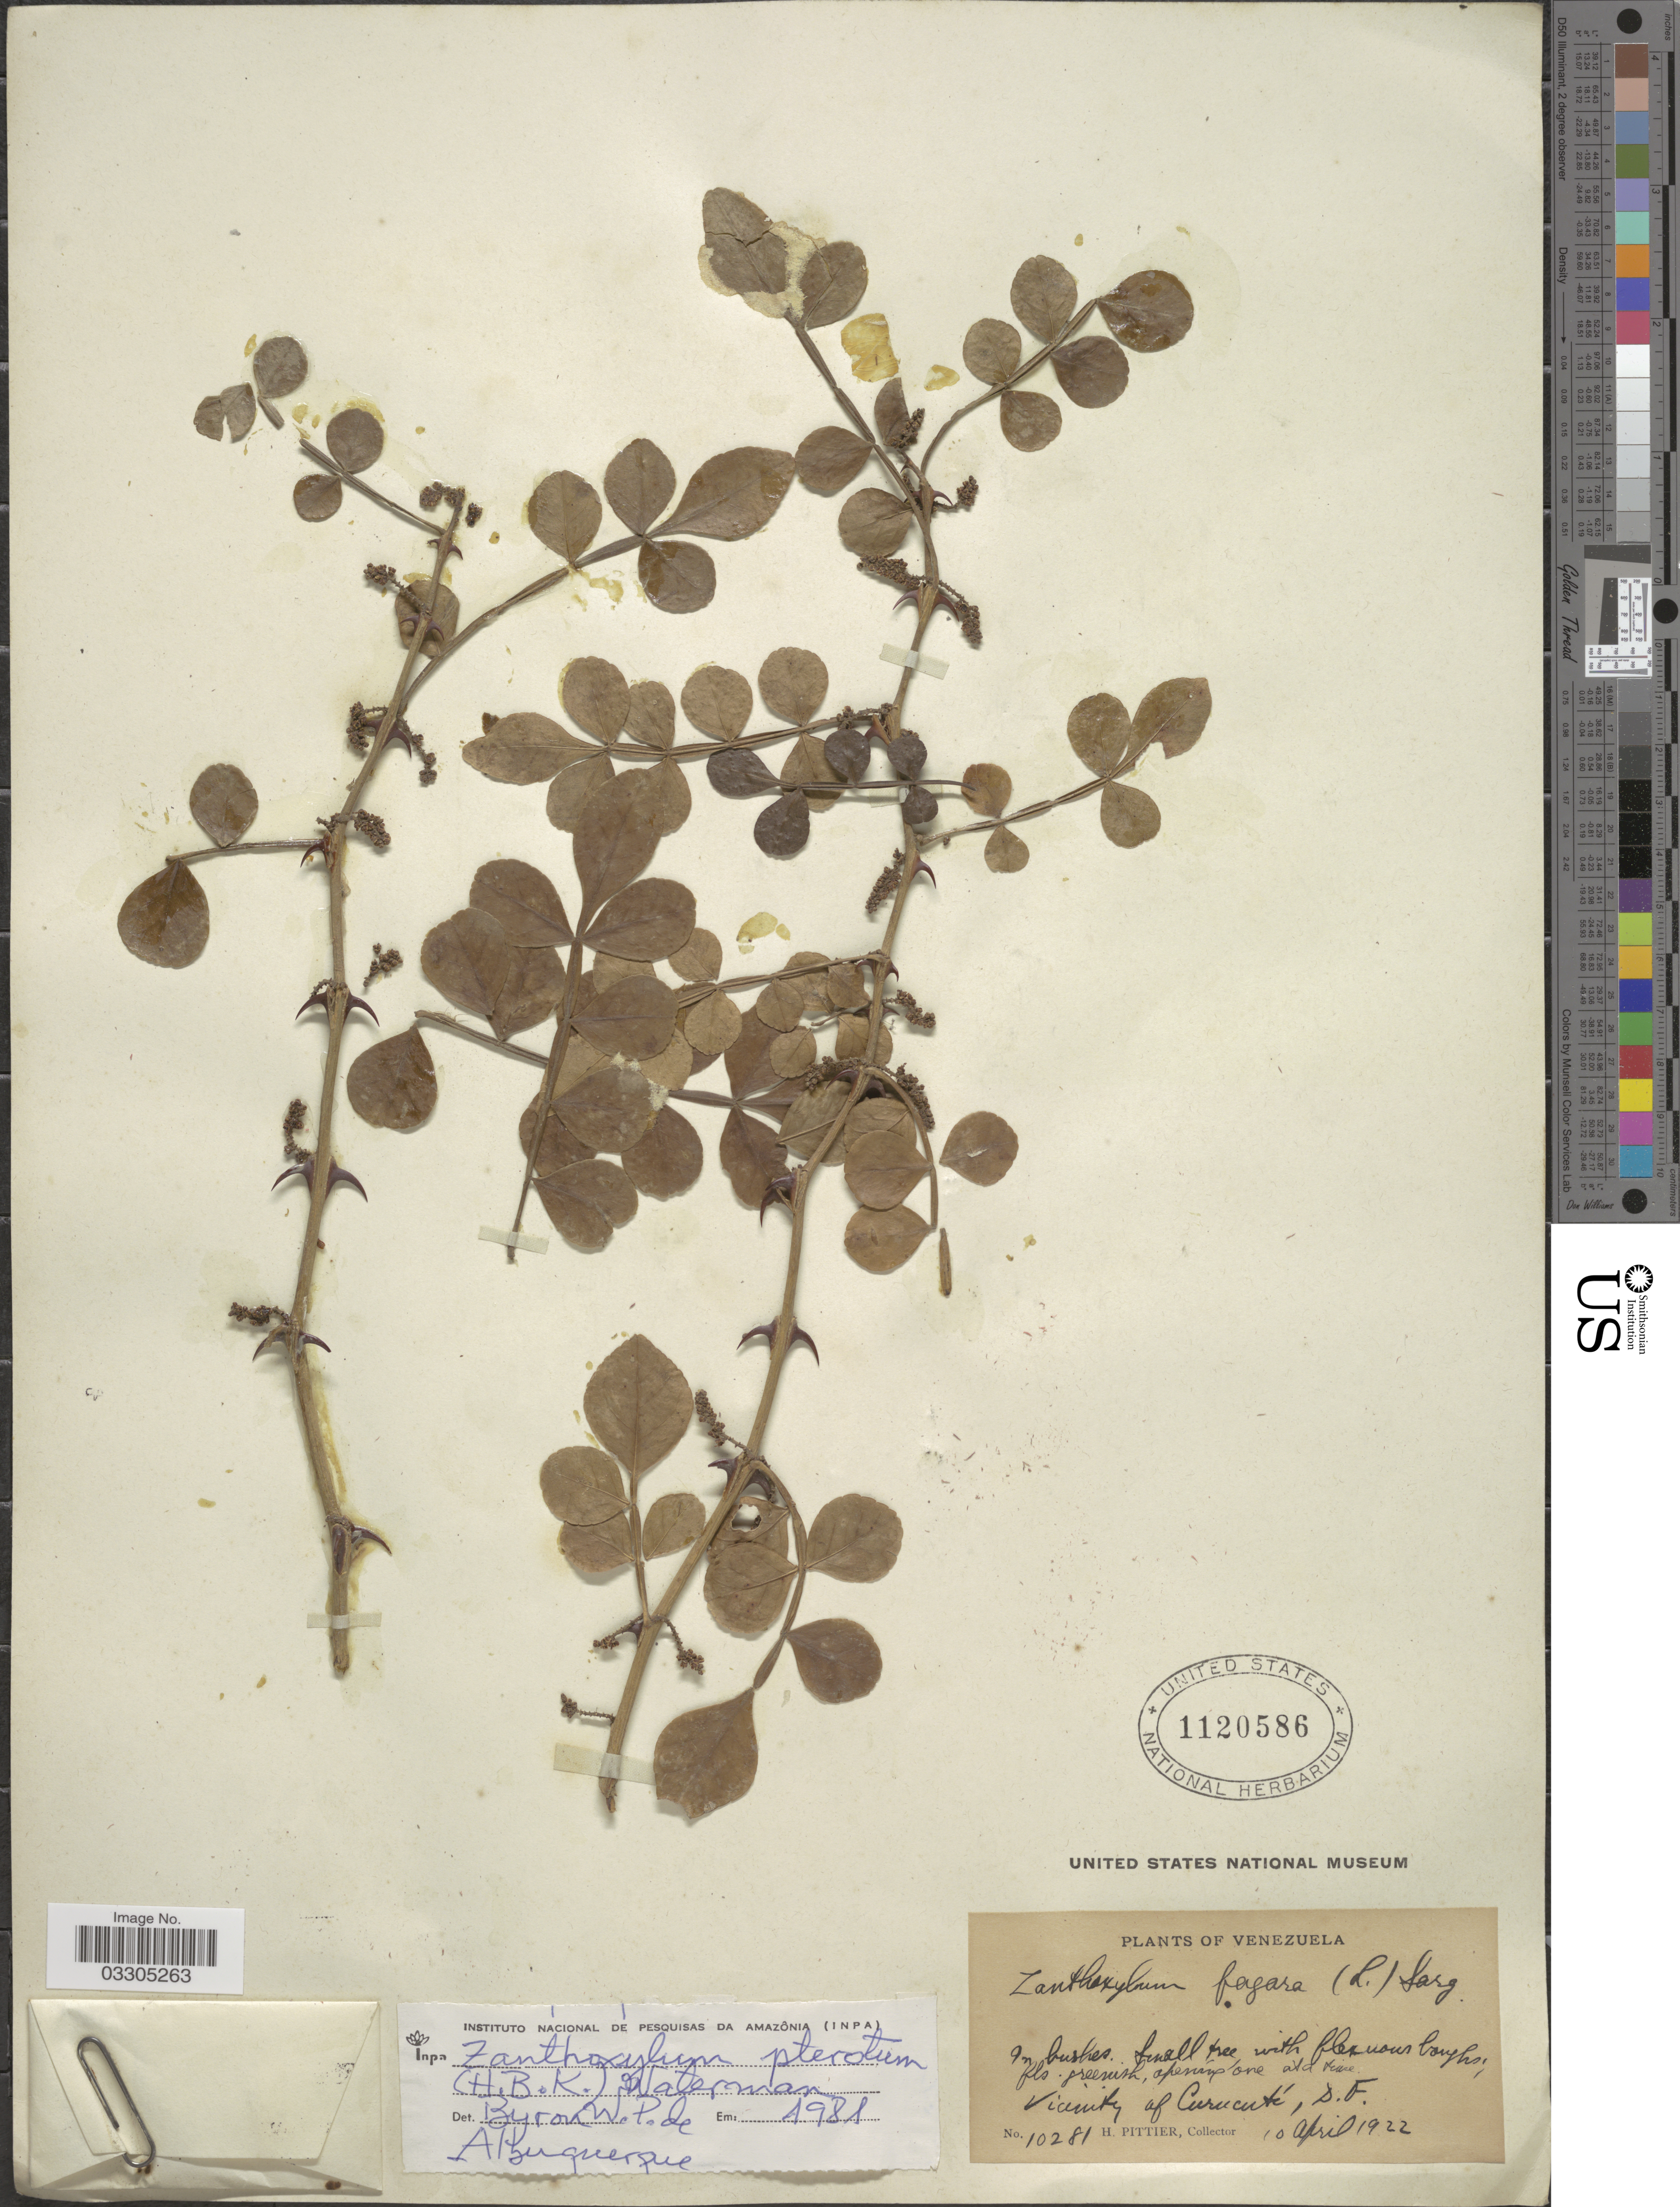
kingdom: Plantae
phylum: Tracheophyta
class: Magnoliopsida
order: Sapindales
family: Rutaceae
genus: Zanthoxylum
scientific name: Zanthoxylum fagara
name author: (L.) Sarg.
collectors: H. F. Pittier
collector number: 10281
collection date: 1922-04-10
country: Venezuela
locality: Vicinity of Curucuté, D.F.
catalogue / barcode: US 1120586